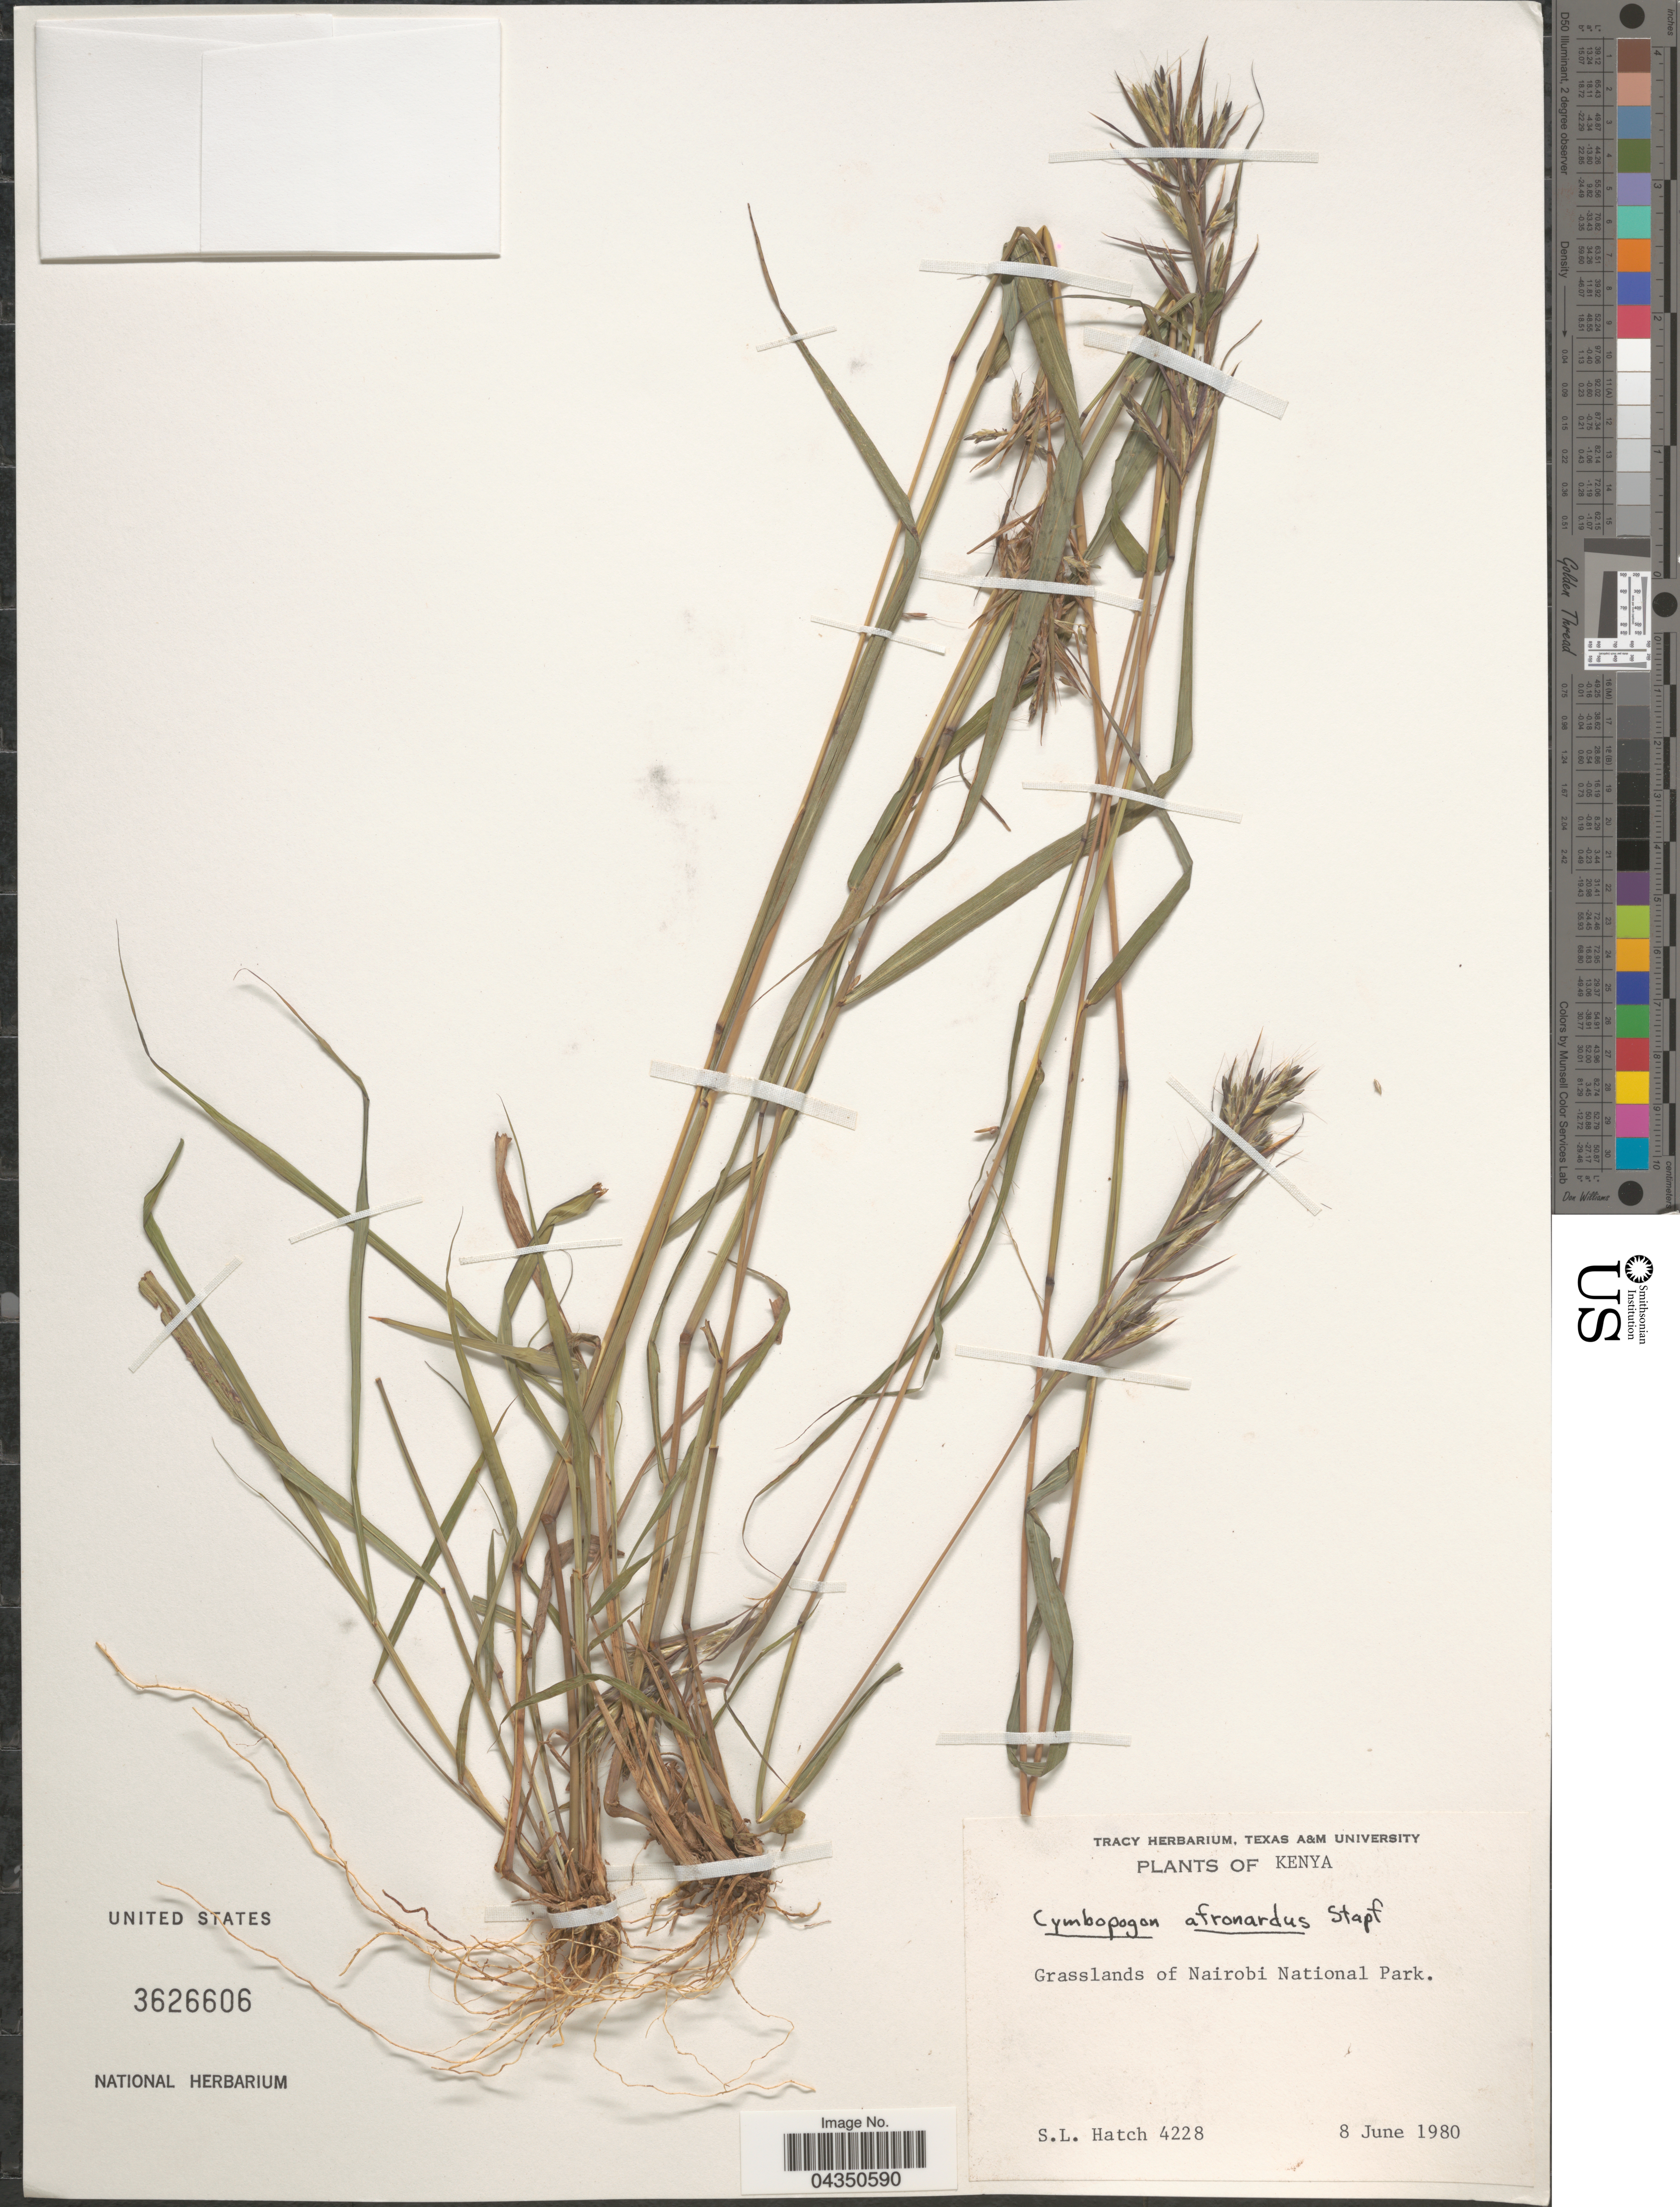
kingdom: Plantae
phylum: Tracheophyta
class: Liliopsida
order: Poales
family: Poaceae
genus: Cymbopogon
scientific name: Cymbopogon nardus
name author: (L.) Rendle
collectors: S. Hatch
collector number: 4228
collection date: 1980-06-08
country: Kenya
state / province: Nairobi Area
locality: Grasslands of Nairobi National Park.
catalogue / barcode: US 3626606